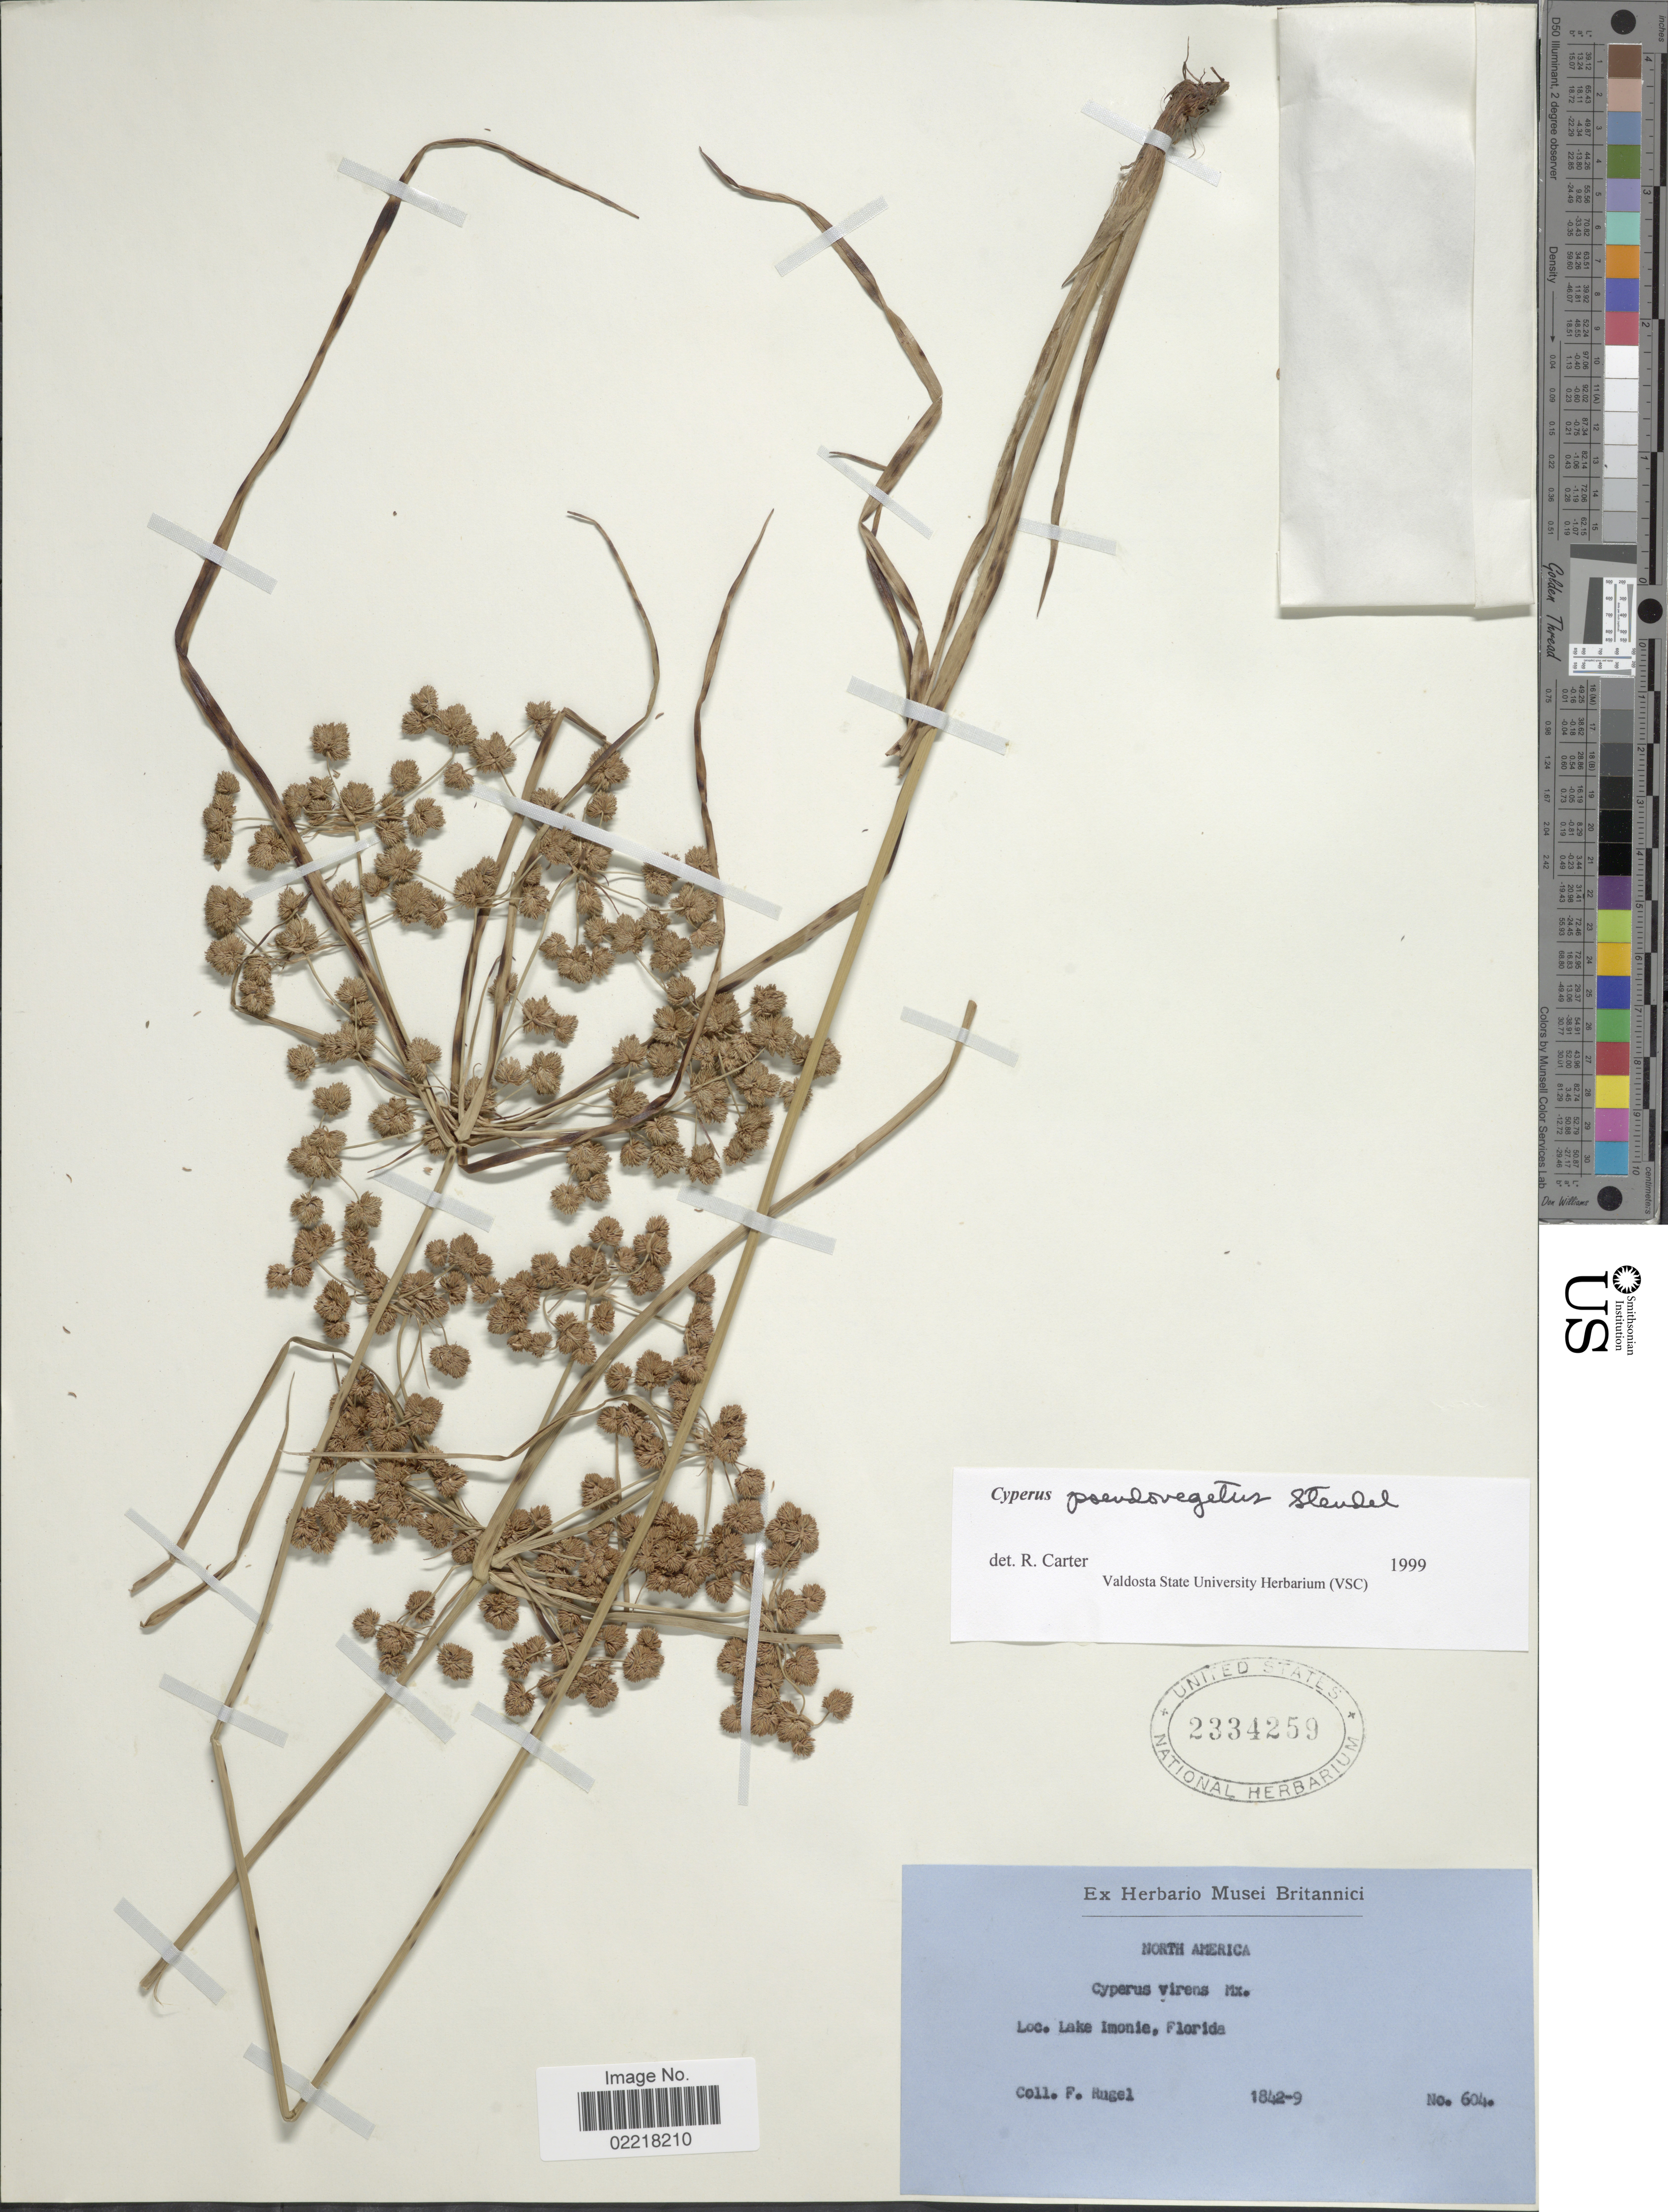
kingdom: Plantae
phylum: Tracheophyta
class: Liliopsida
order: Poales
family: Cyperaceae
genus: Cyperus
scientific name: Cyperus pseudovegetus Steud.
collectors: F. Rugel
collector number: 604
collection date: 1842/1849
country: United States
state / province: Florida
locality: Lake Imonie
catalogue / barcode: US 2334259